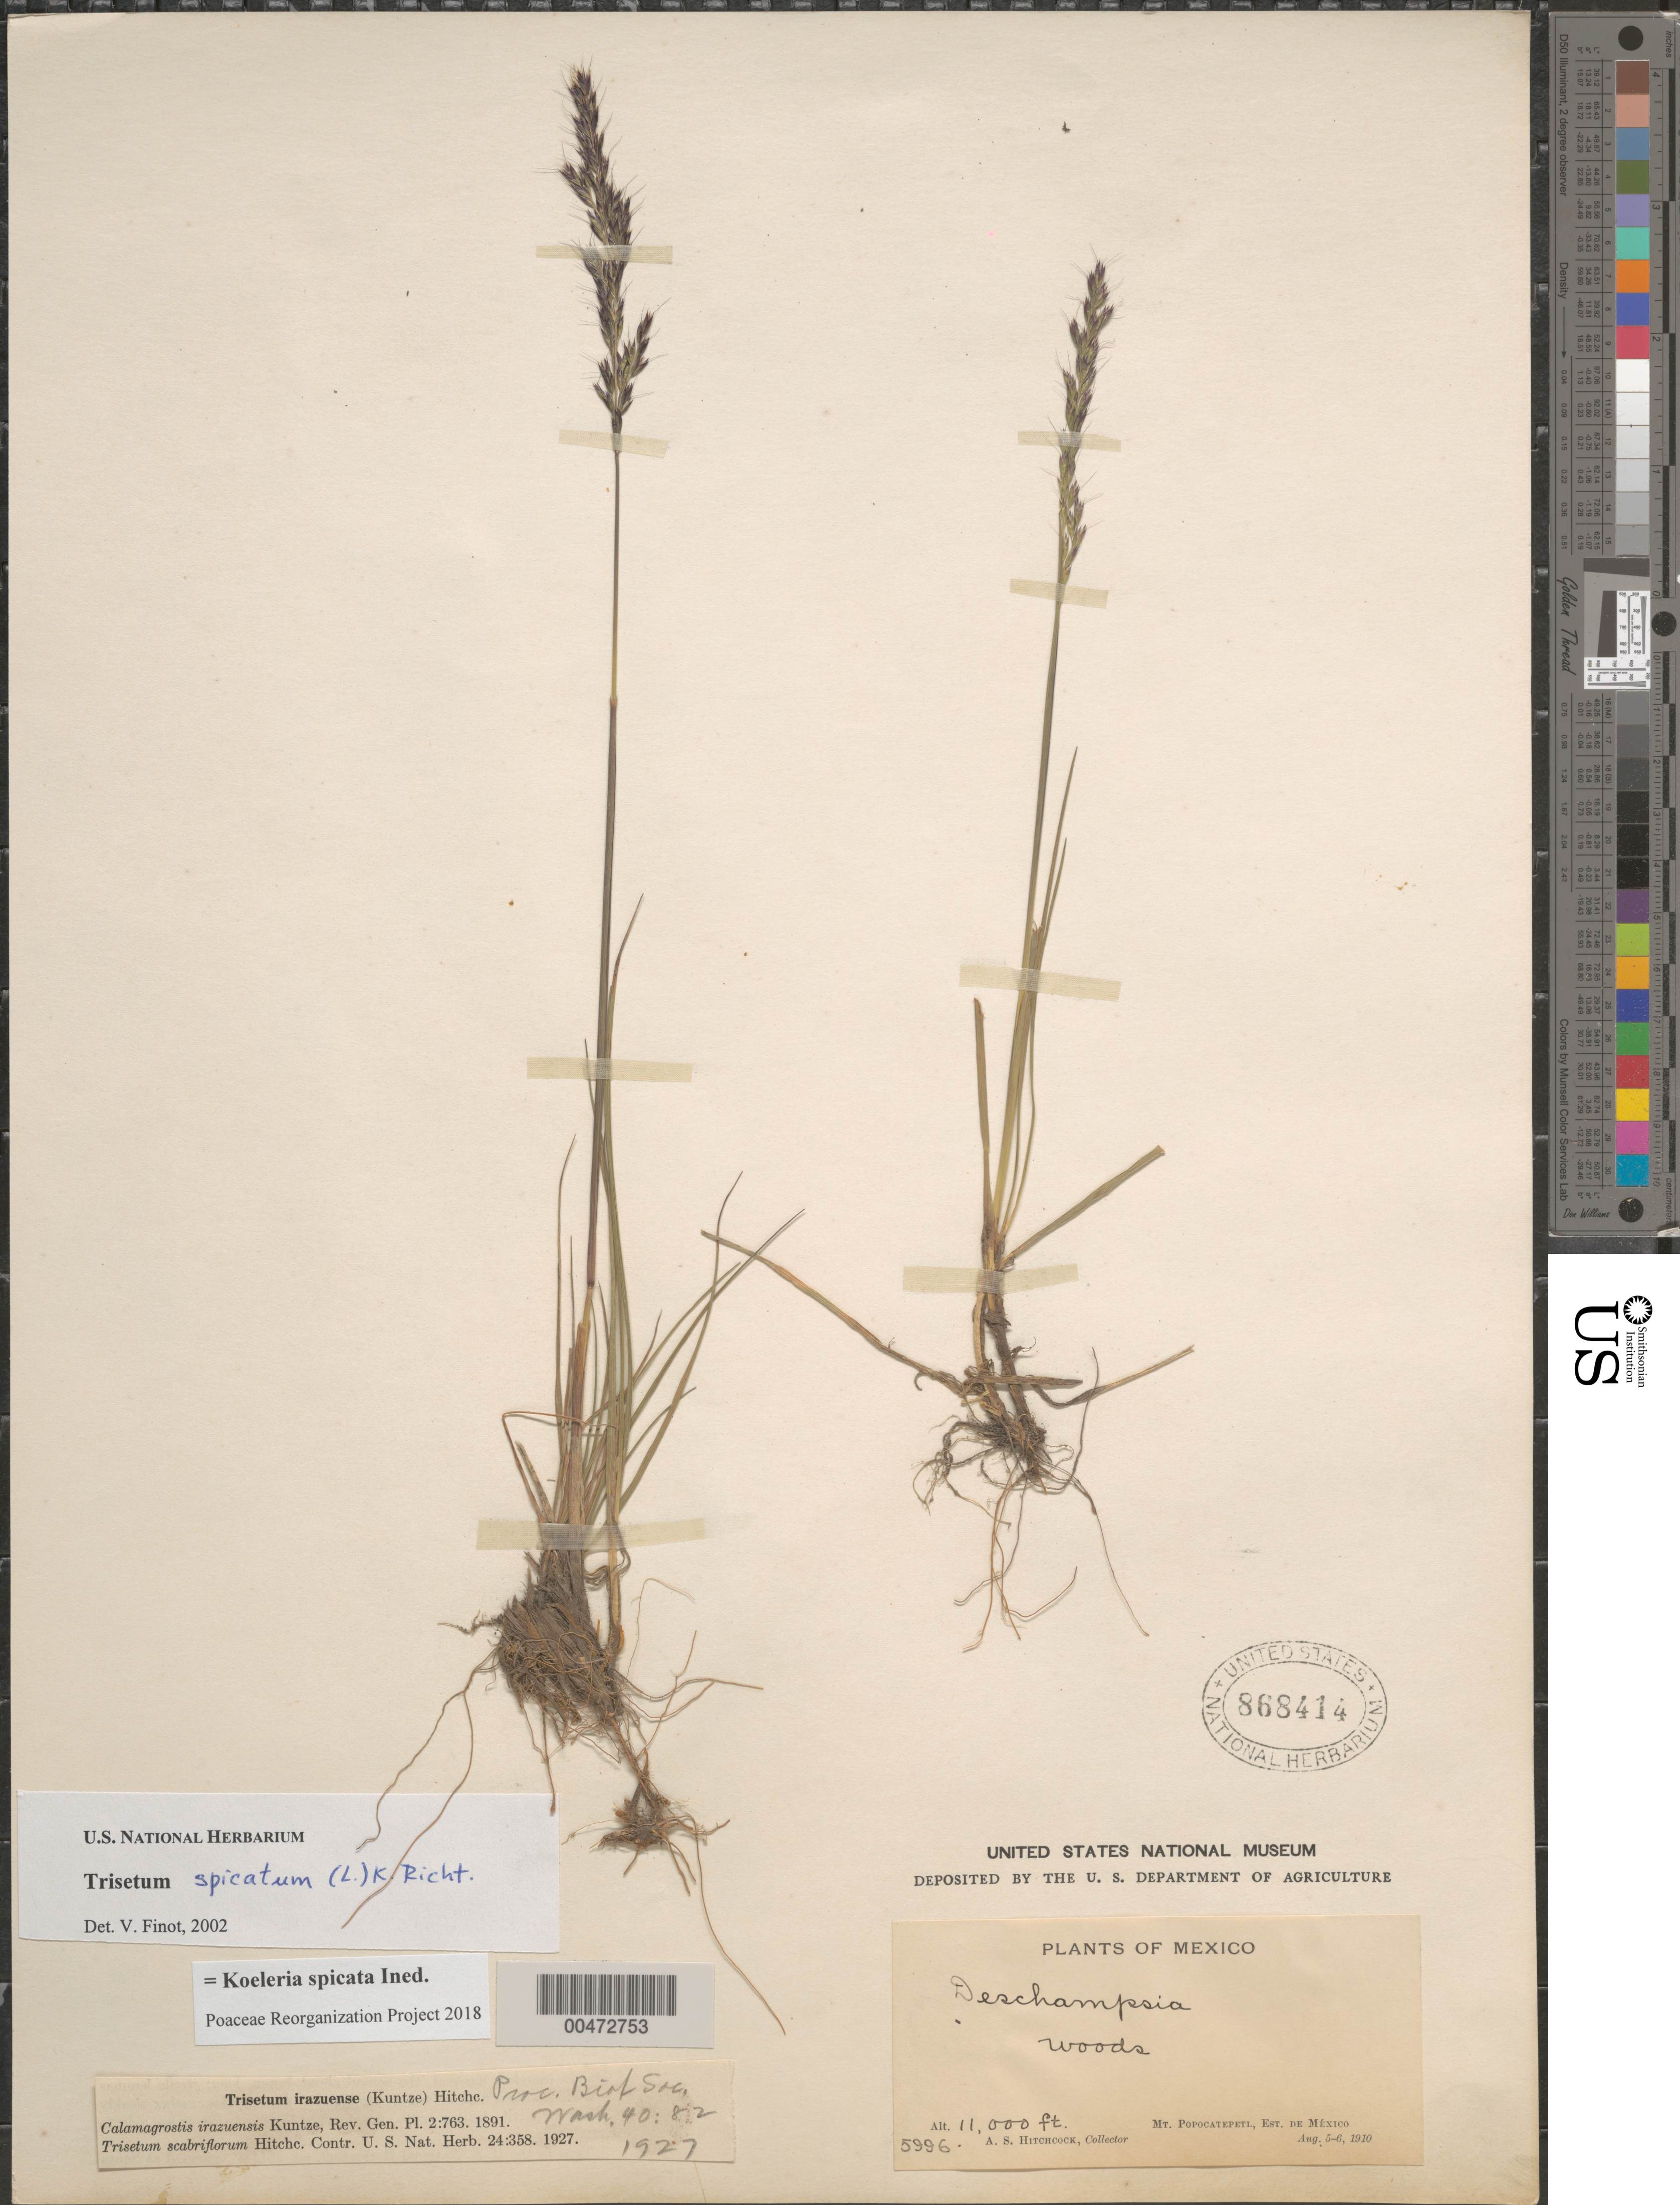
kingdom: Plantae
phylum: Tracheophyta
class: Liliopsida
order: Poales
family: Poaceae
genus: Koeleria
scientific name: Koeleria spicata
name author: (L.) Barberá et al.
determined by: Poaceae Reorganization Project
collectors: A. S. Hitchcock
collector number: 5996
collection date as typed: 5 Aug 1910 to 6 Aug 1910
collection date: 1910-08-05/1910-08-06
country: Mexico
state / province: México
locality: Mt. Popocatepetl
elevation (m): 3353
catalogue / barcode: US 868414